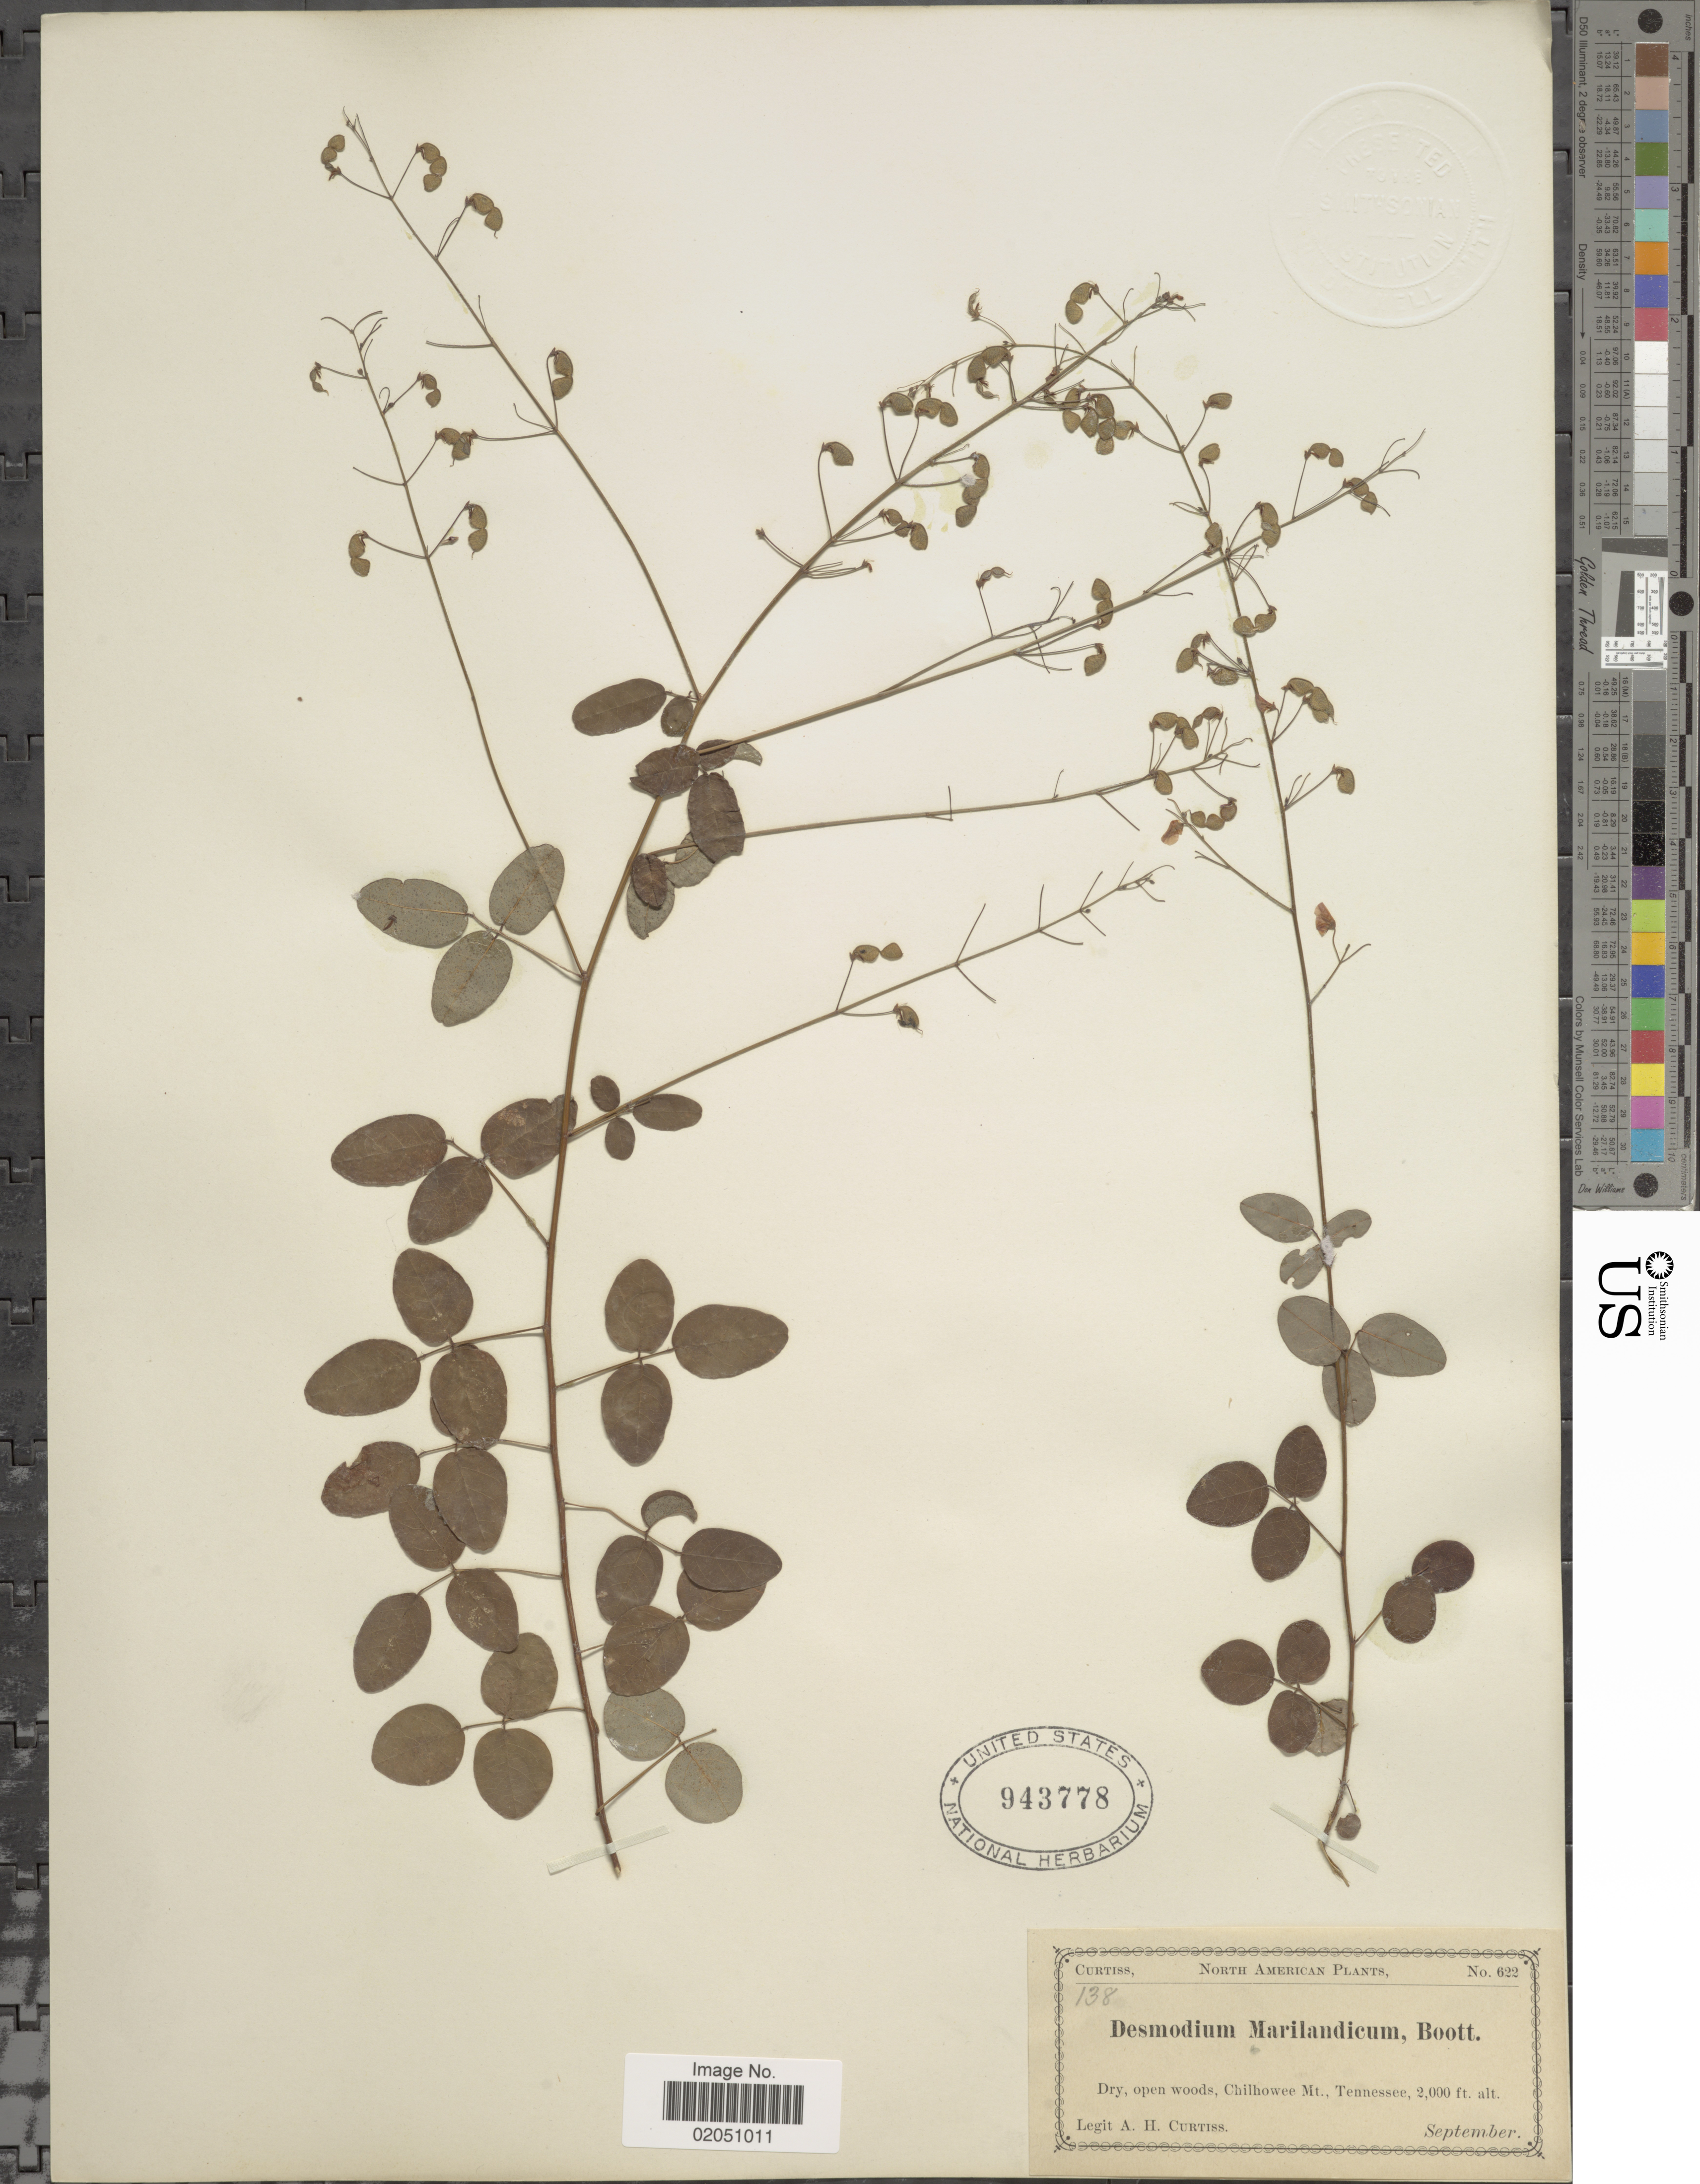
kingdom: Plantae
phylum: Tracheophyta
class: Magnoliopsida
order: Fabales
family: Fabaceae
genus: Desmodium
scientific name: Desmodium marilandicum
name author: Darl.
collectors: A. H. Curtiss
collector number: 622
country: United States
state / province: Tennessee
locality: Dry, open woods, Chilhowee Mt.,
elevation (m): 610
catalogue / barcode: US 943778